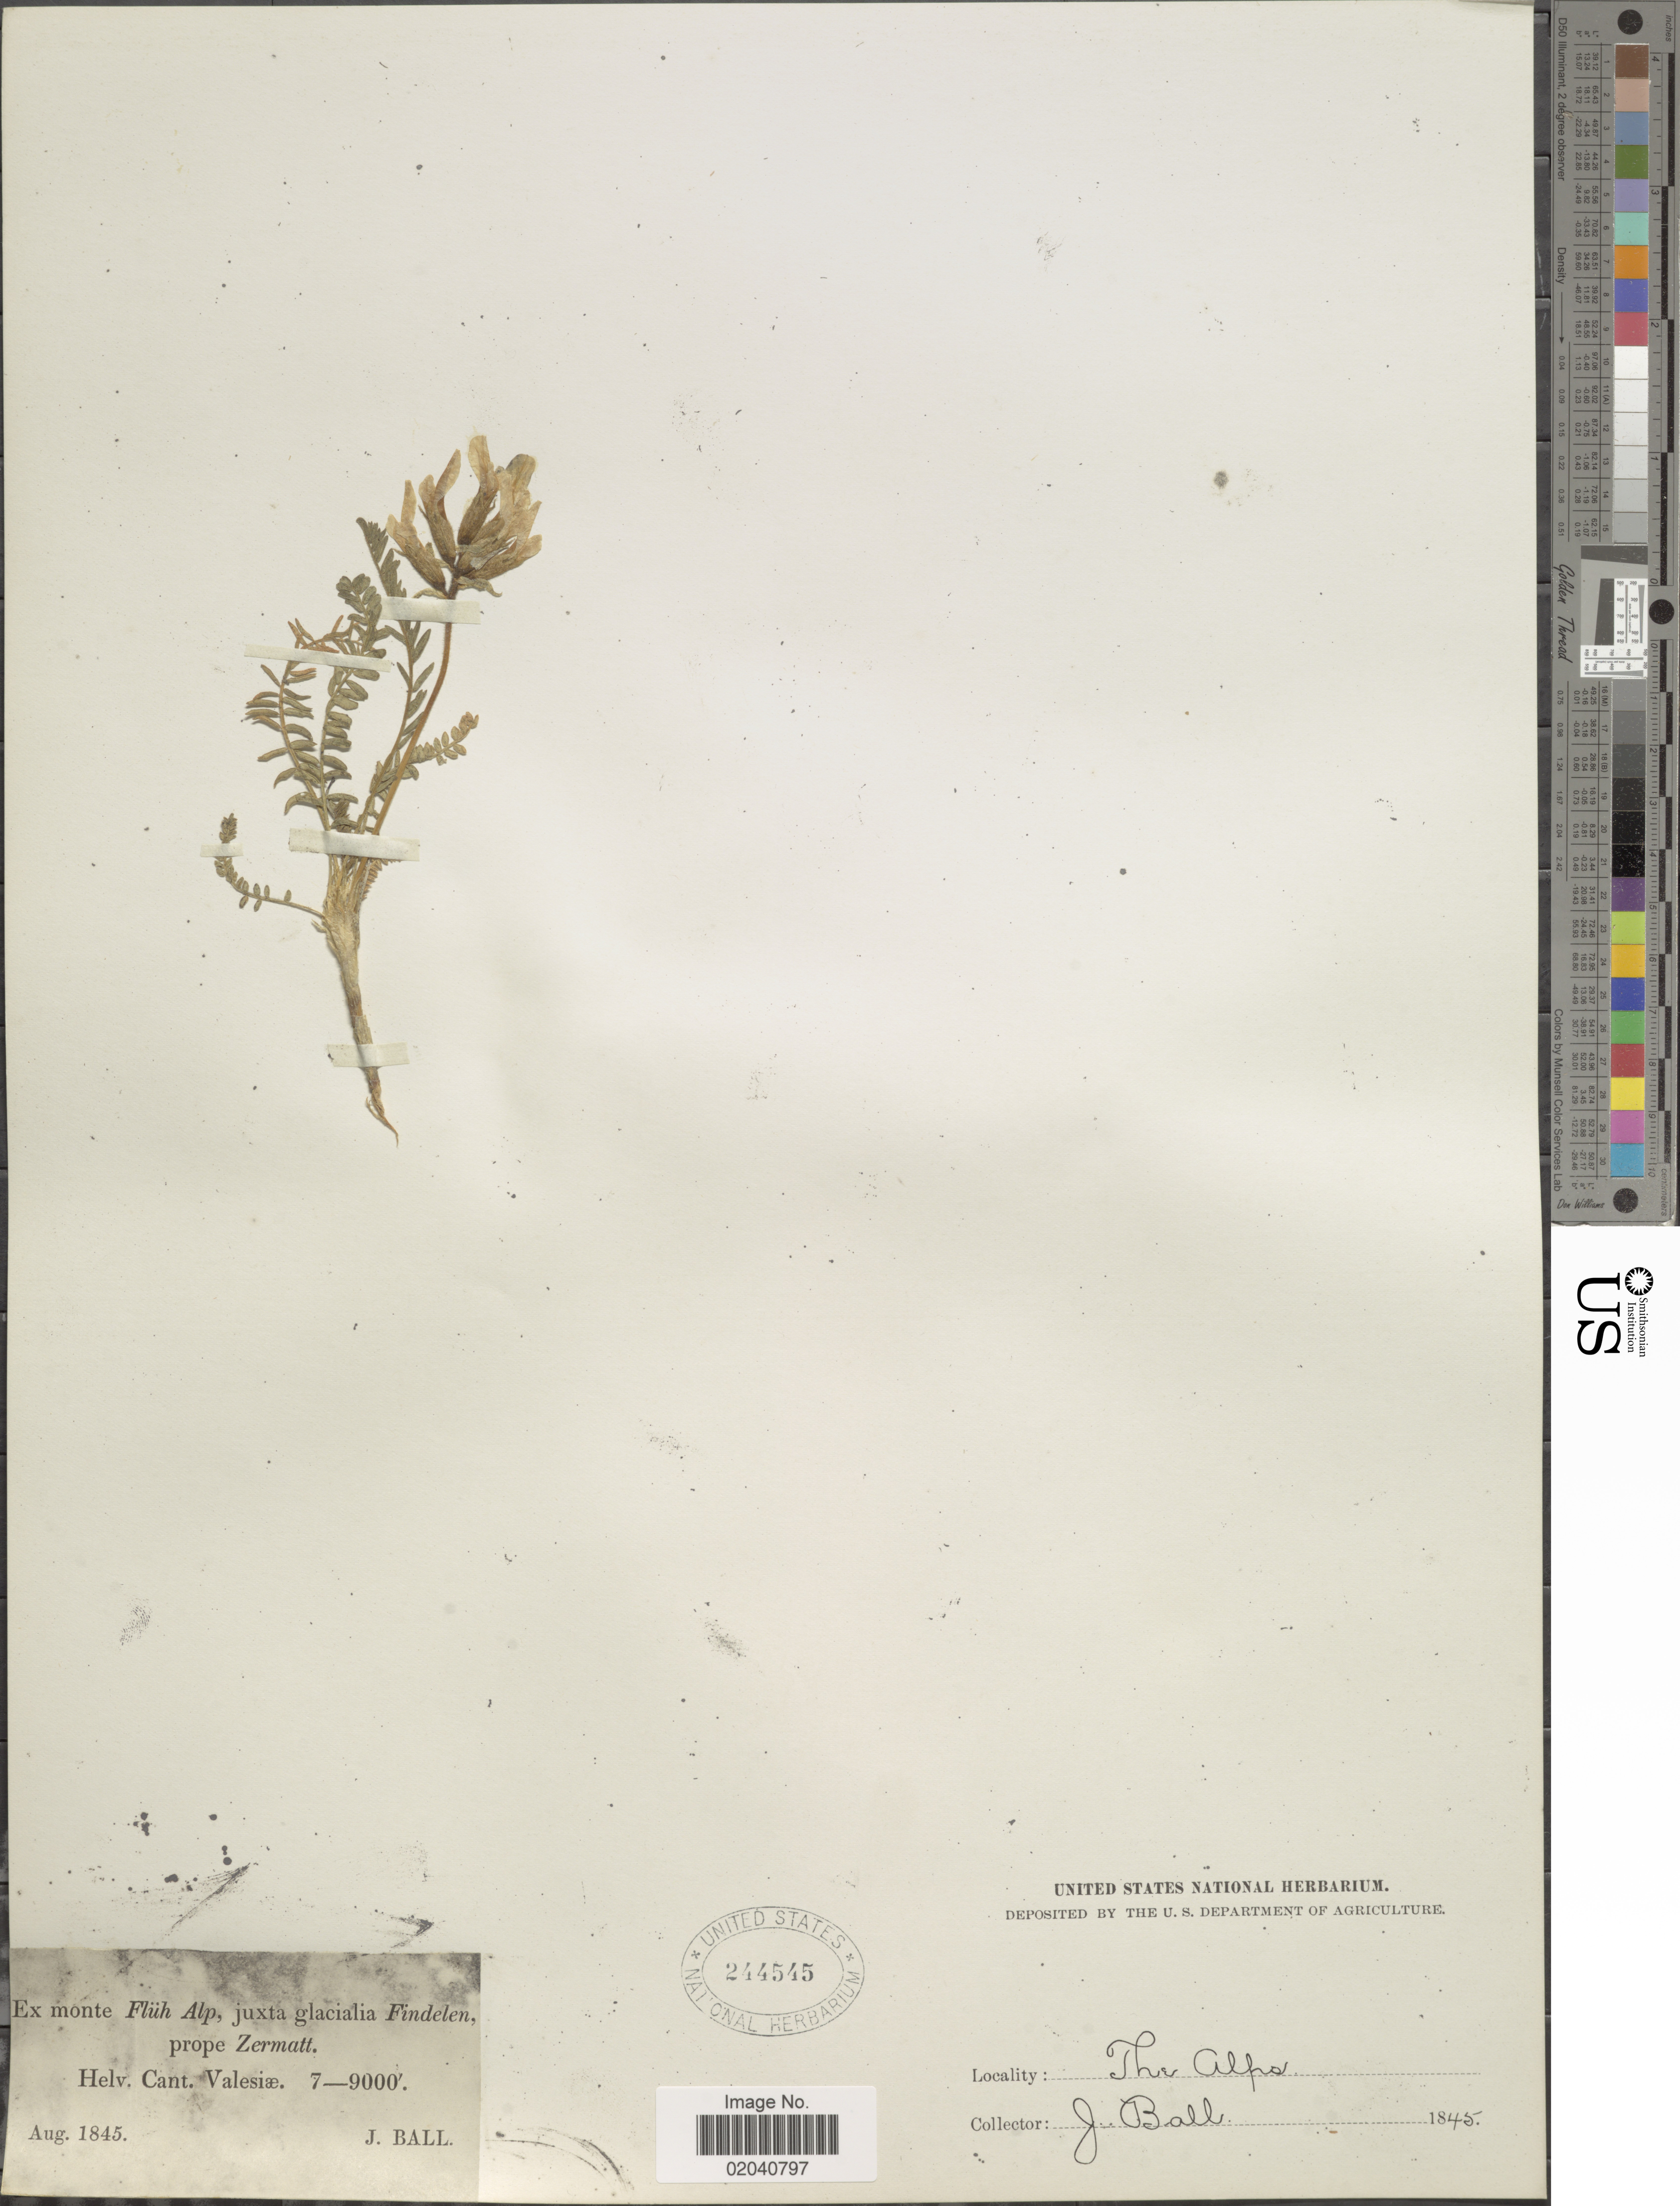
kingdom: Plantae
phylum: Tracheophyta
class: Magnoliopsida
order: Fabales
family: Fabaceae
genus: Oxytropis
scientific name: Oxytropis sp.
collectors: J. Ball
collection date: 1845-08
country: Switzerland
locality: Monte Flüh Alp, juxta glacialia Findelen, prope Zermatt, helv. Cant. Valesiæ, The Alps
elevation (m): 2134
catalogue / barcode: US 244545